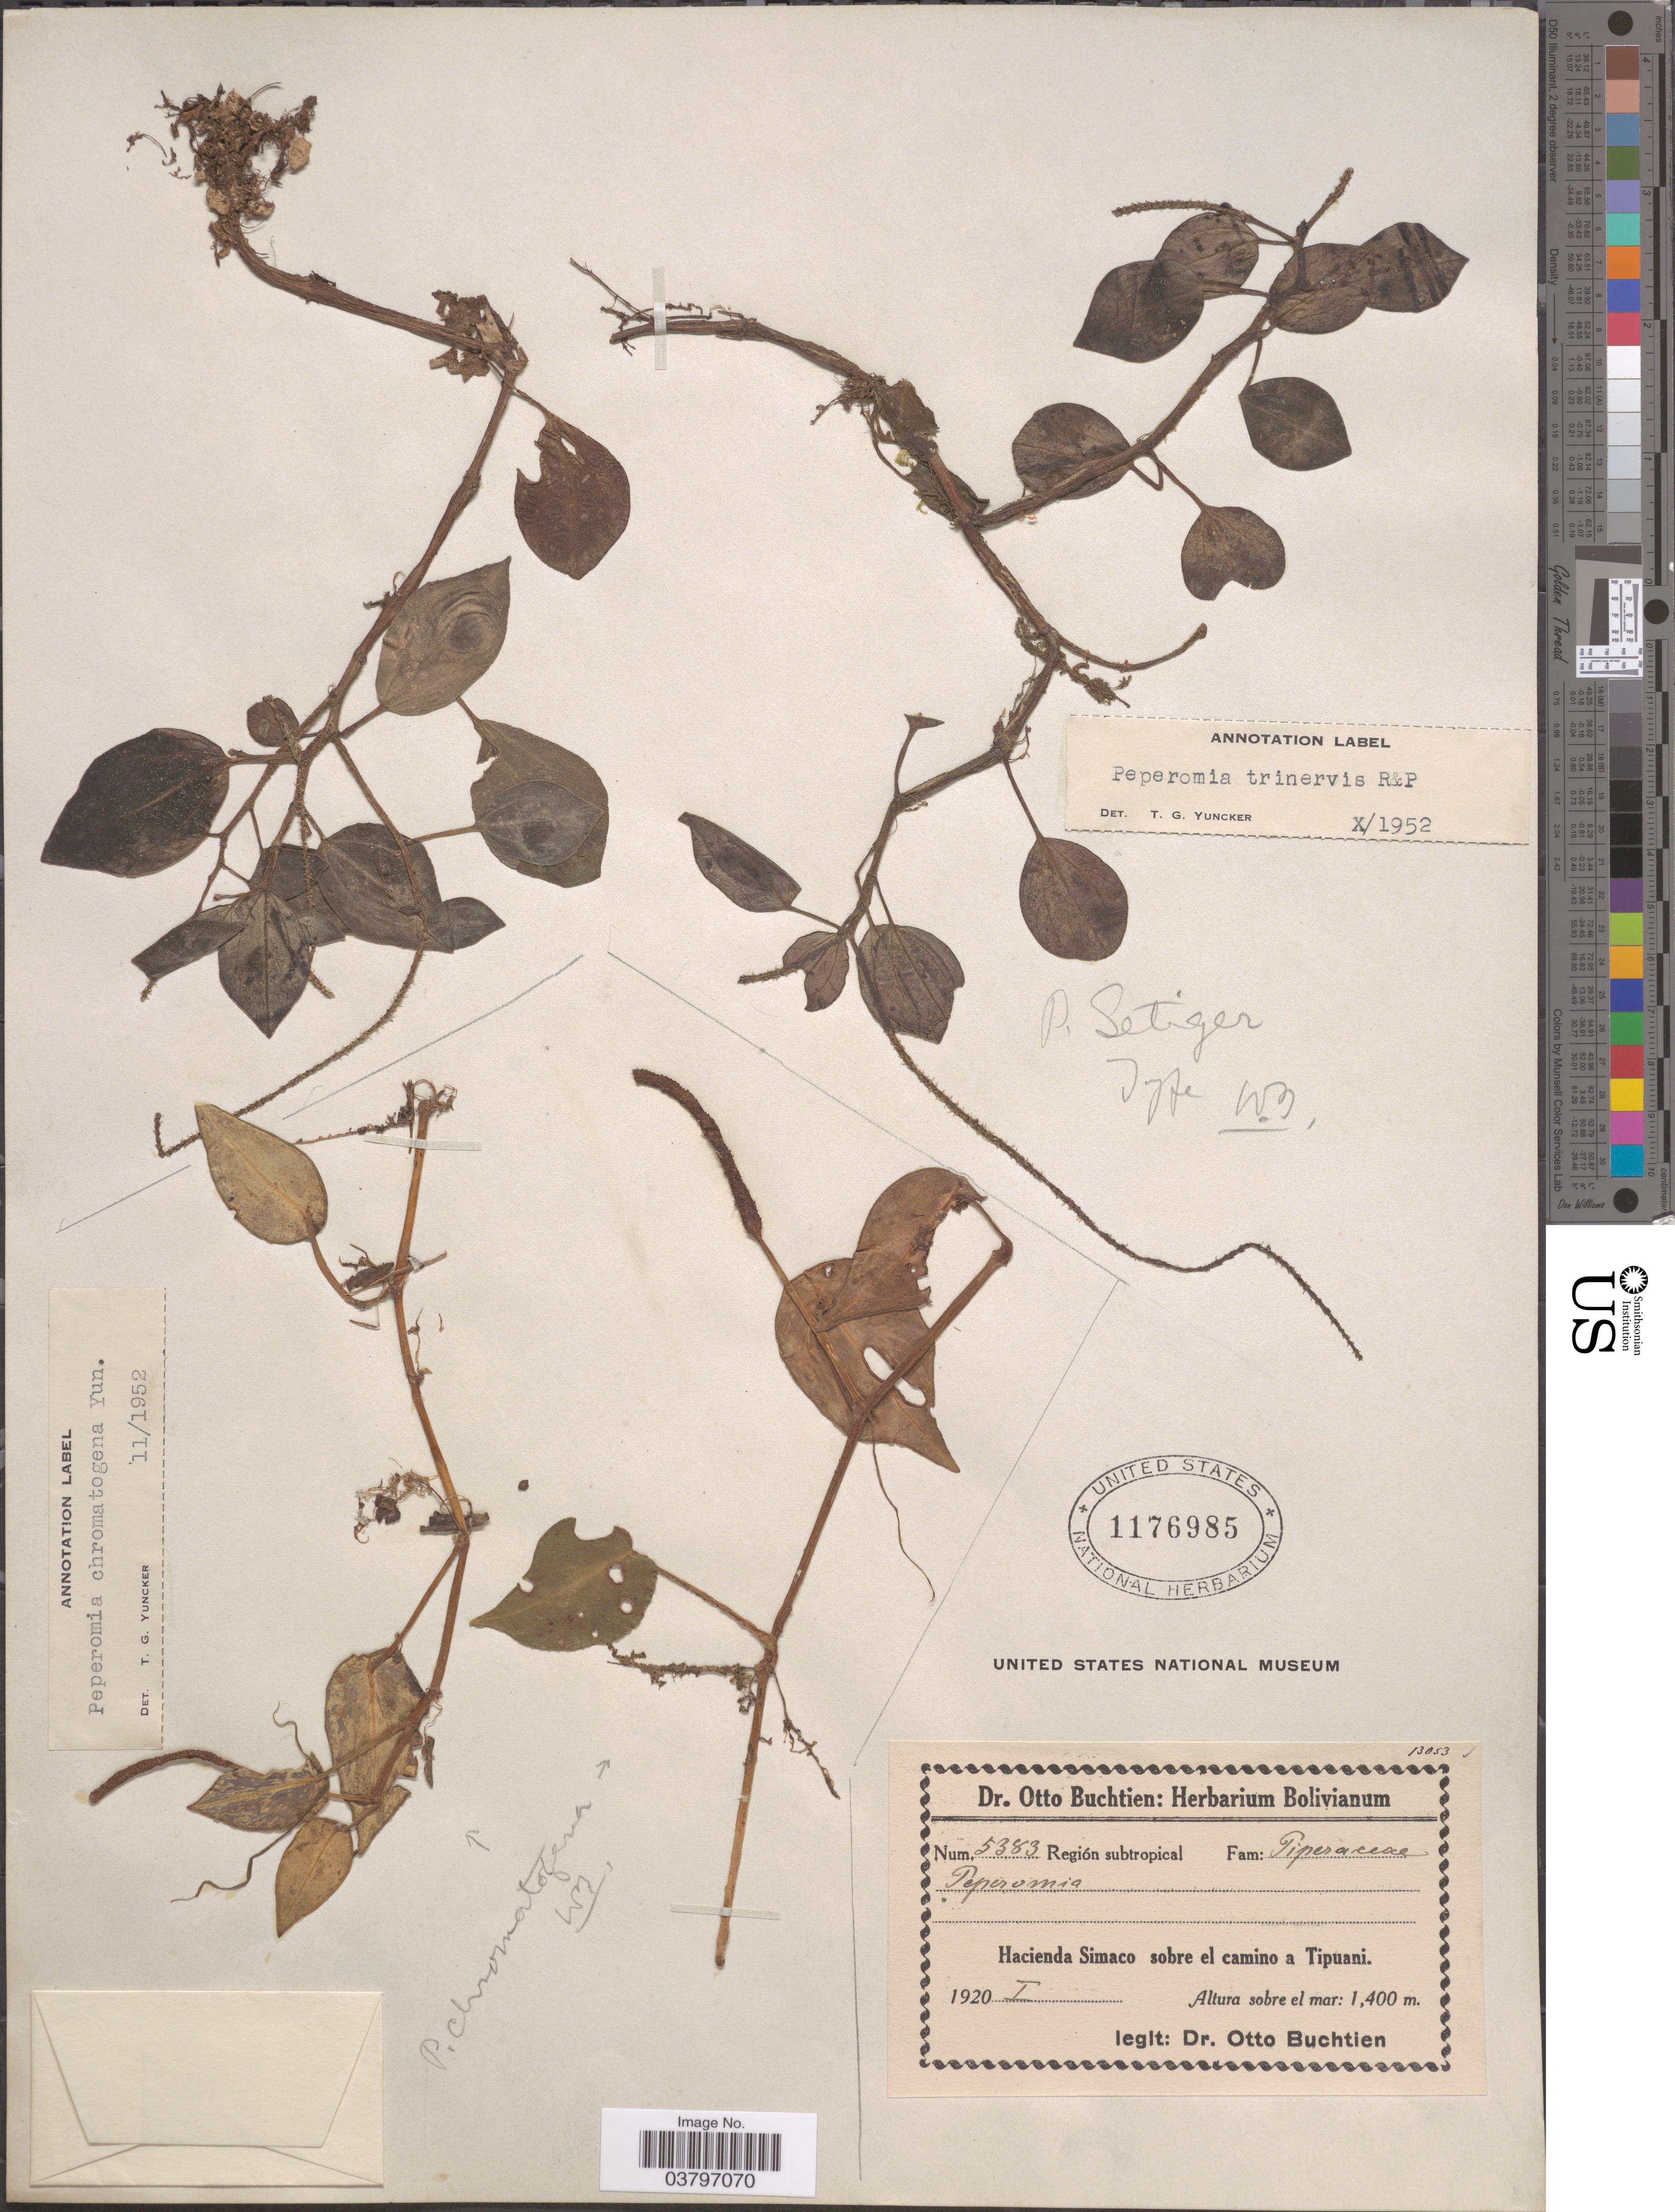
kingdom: Plantae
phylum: Tracheophyta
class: Magnoliopsida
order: Piperales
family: Piperaceae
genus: Peperomia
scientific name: Peperomia chromatogena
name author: Yunck.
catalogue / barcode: US 1176985-2